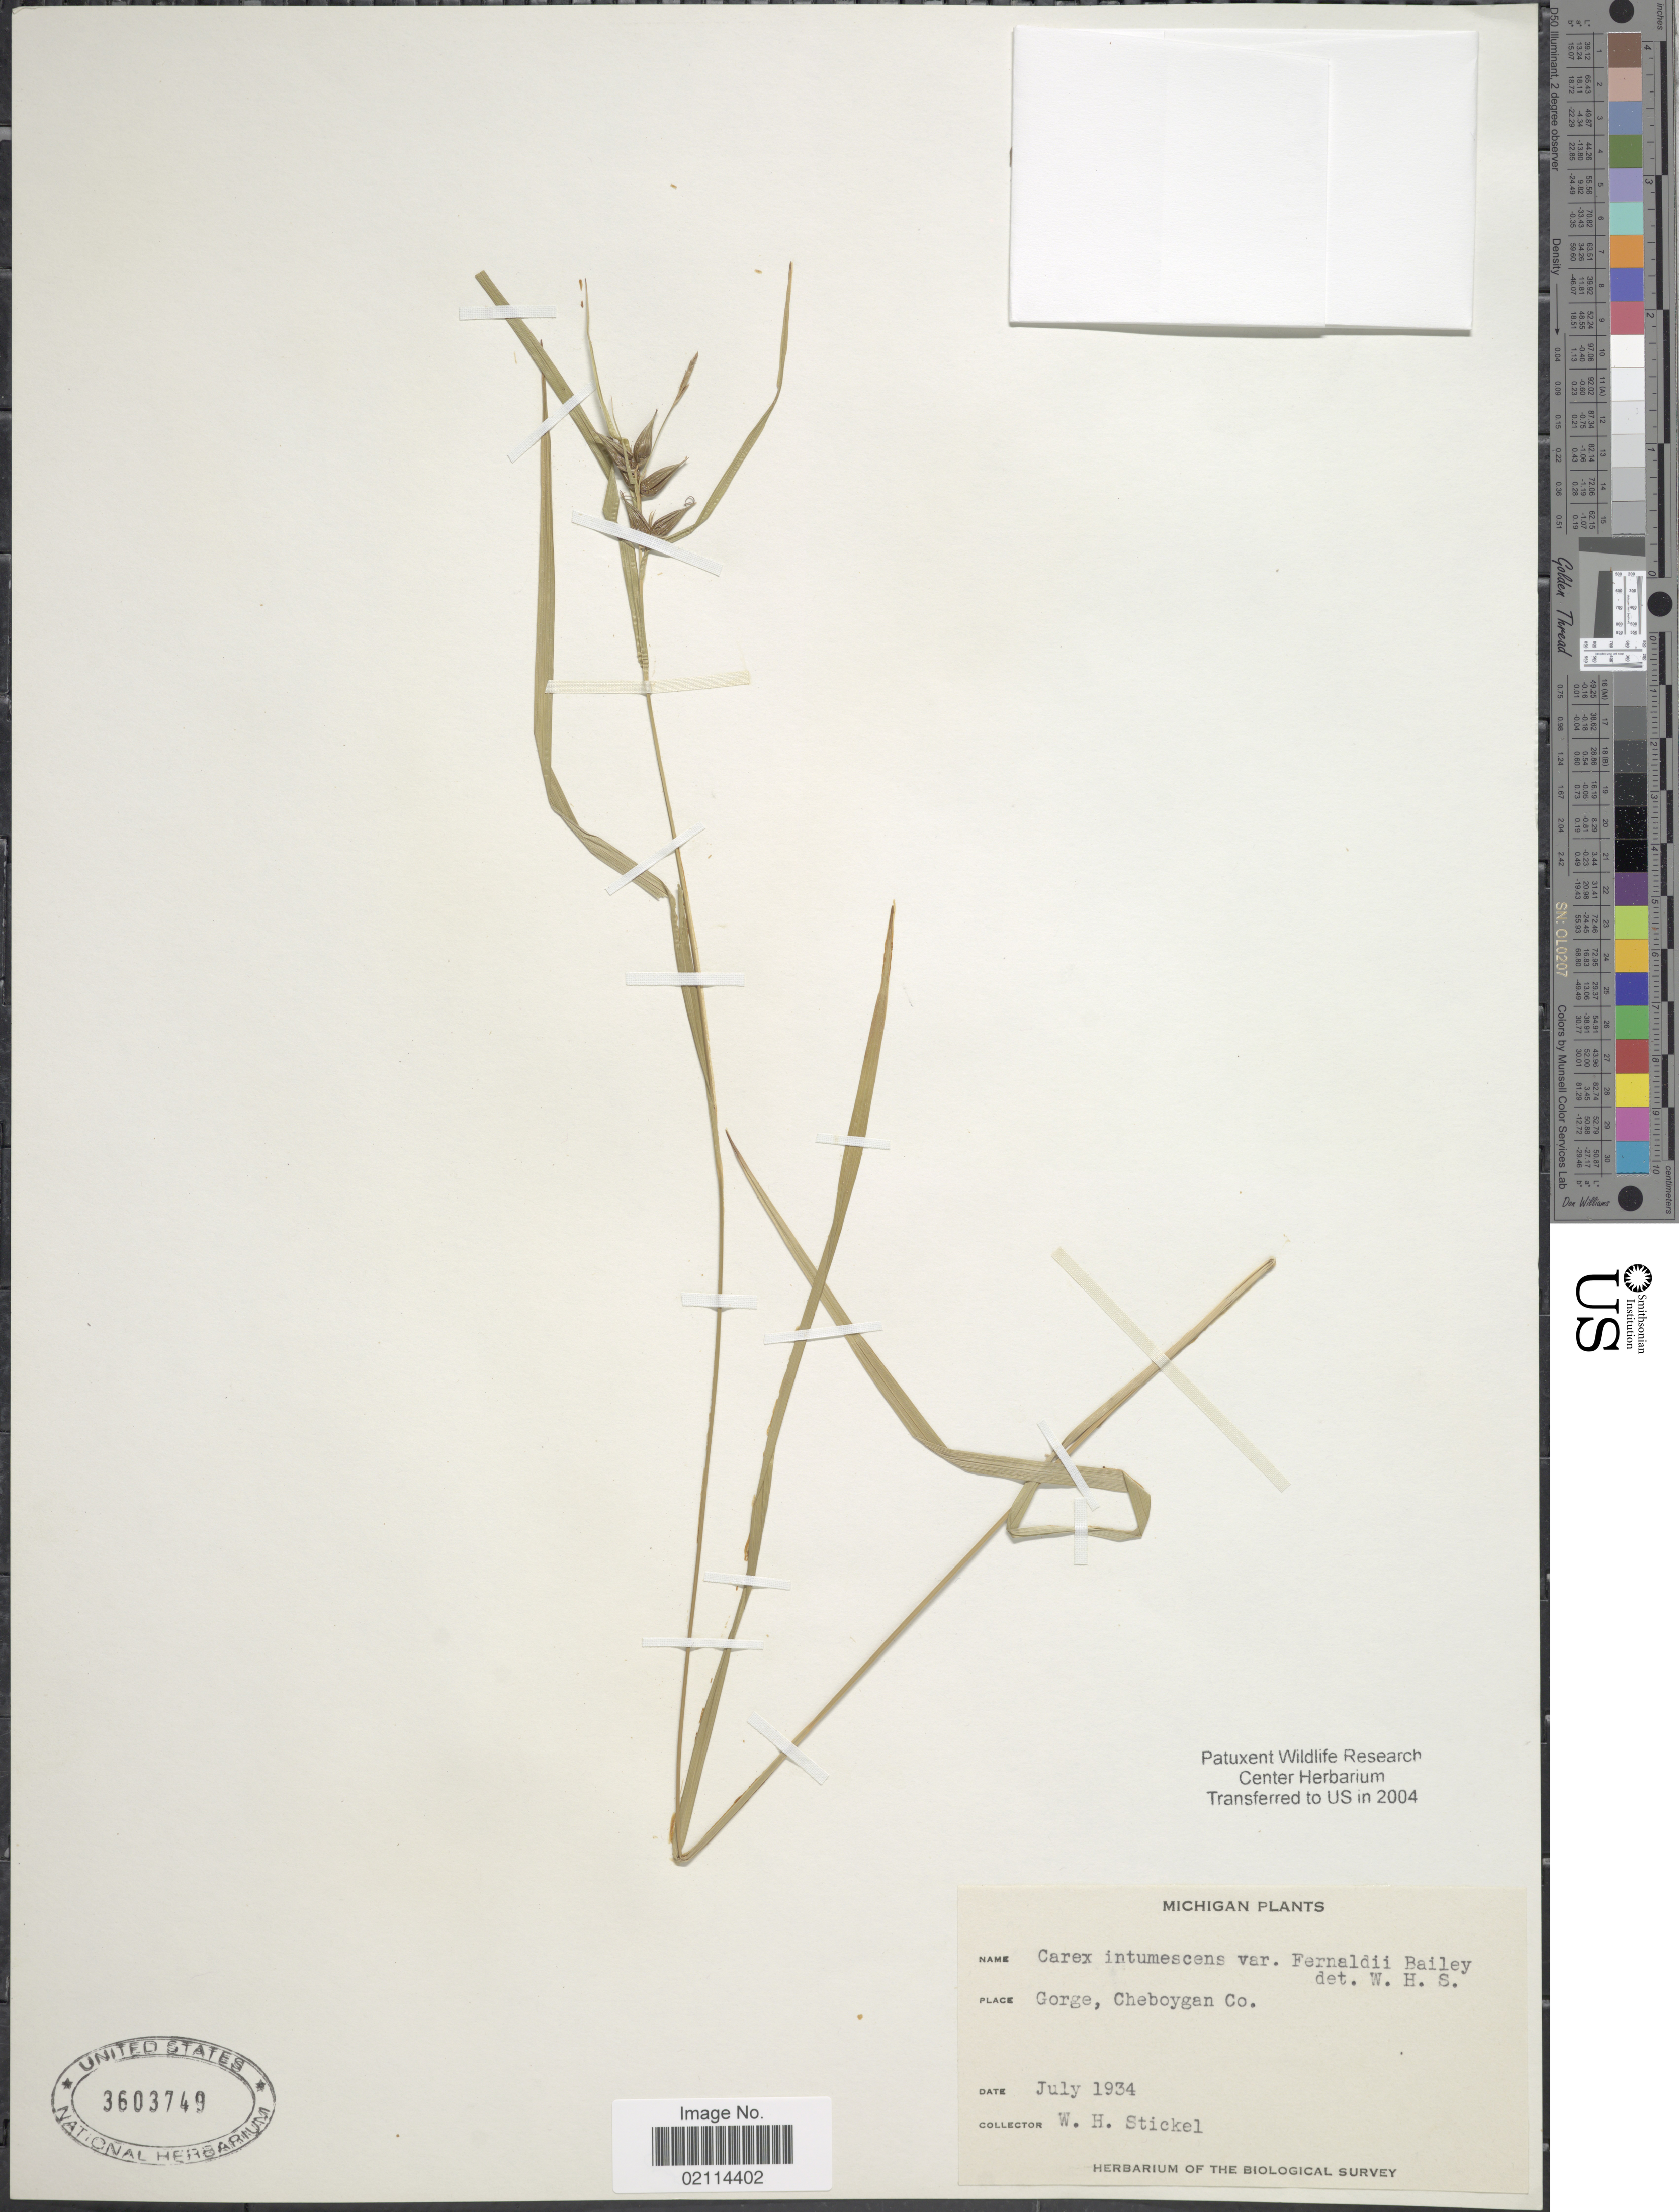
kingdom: Plantae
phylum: Tracheophyta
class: Liliopsida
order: Poales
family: Cyperaceae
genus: Carex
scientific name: Carex intumescens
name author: Rudge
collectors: W. Stickel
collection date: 1934-07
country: United States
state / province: Michigan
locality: Gorge, Cheboygan Co.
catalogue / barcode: US 3603749